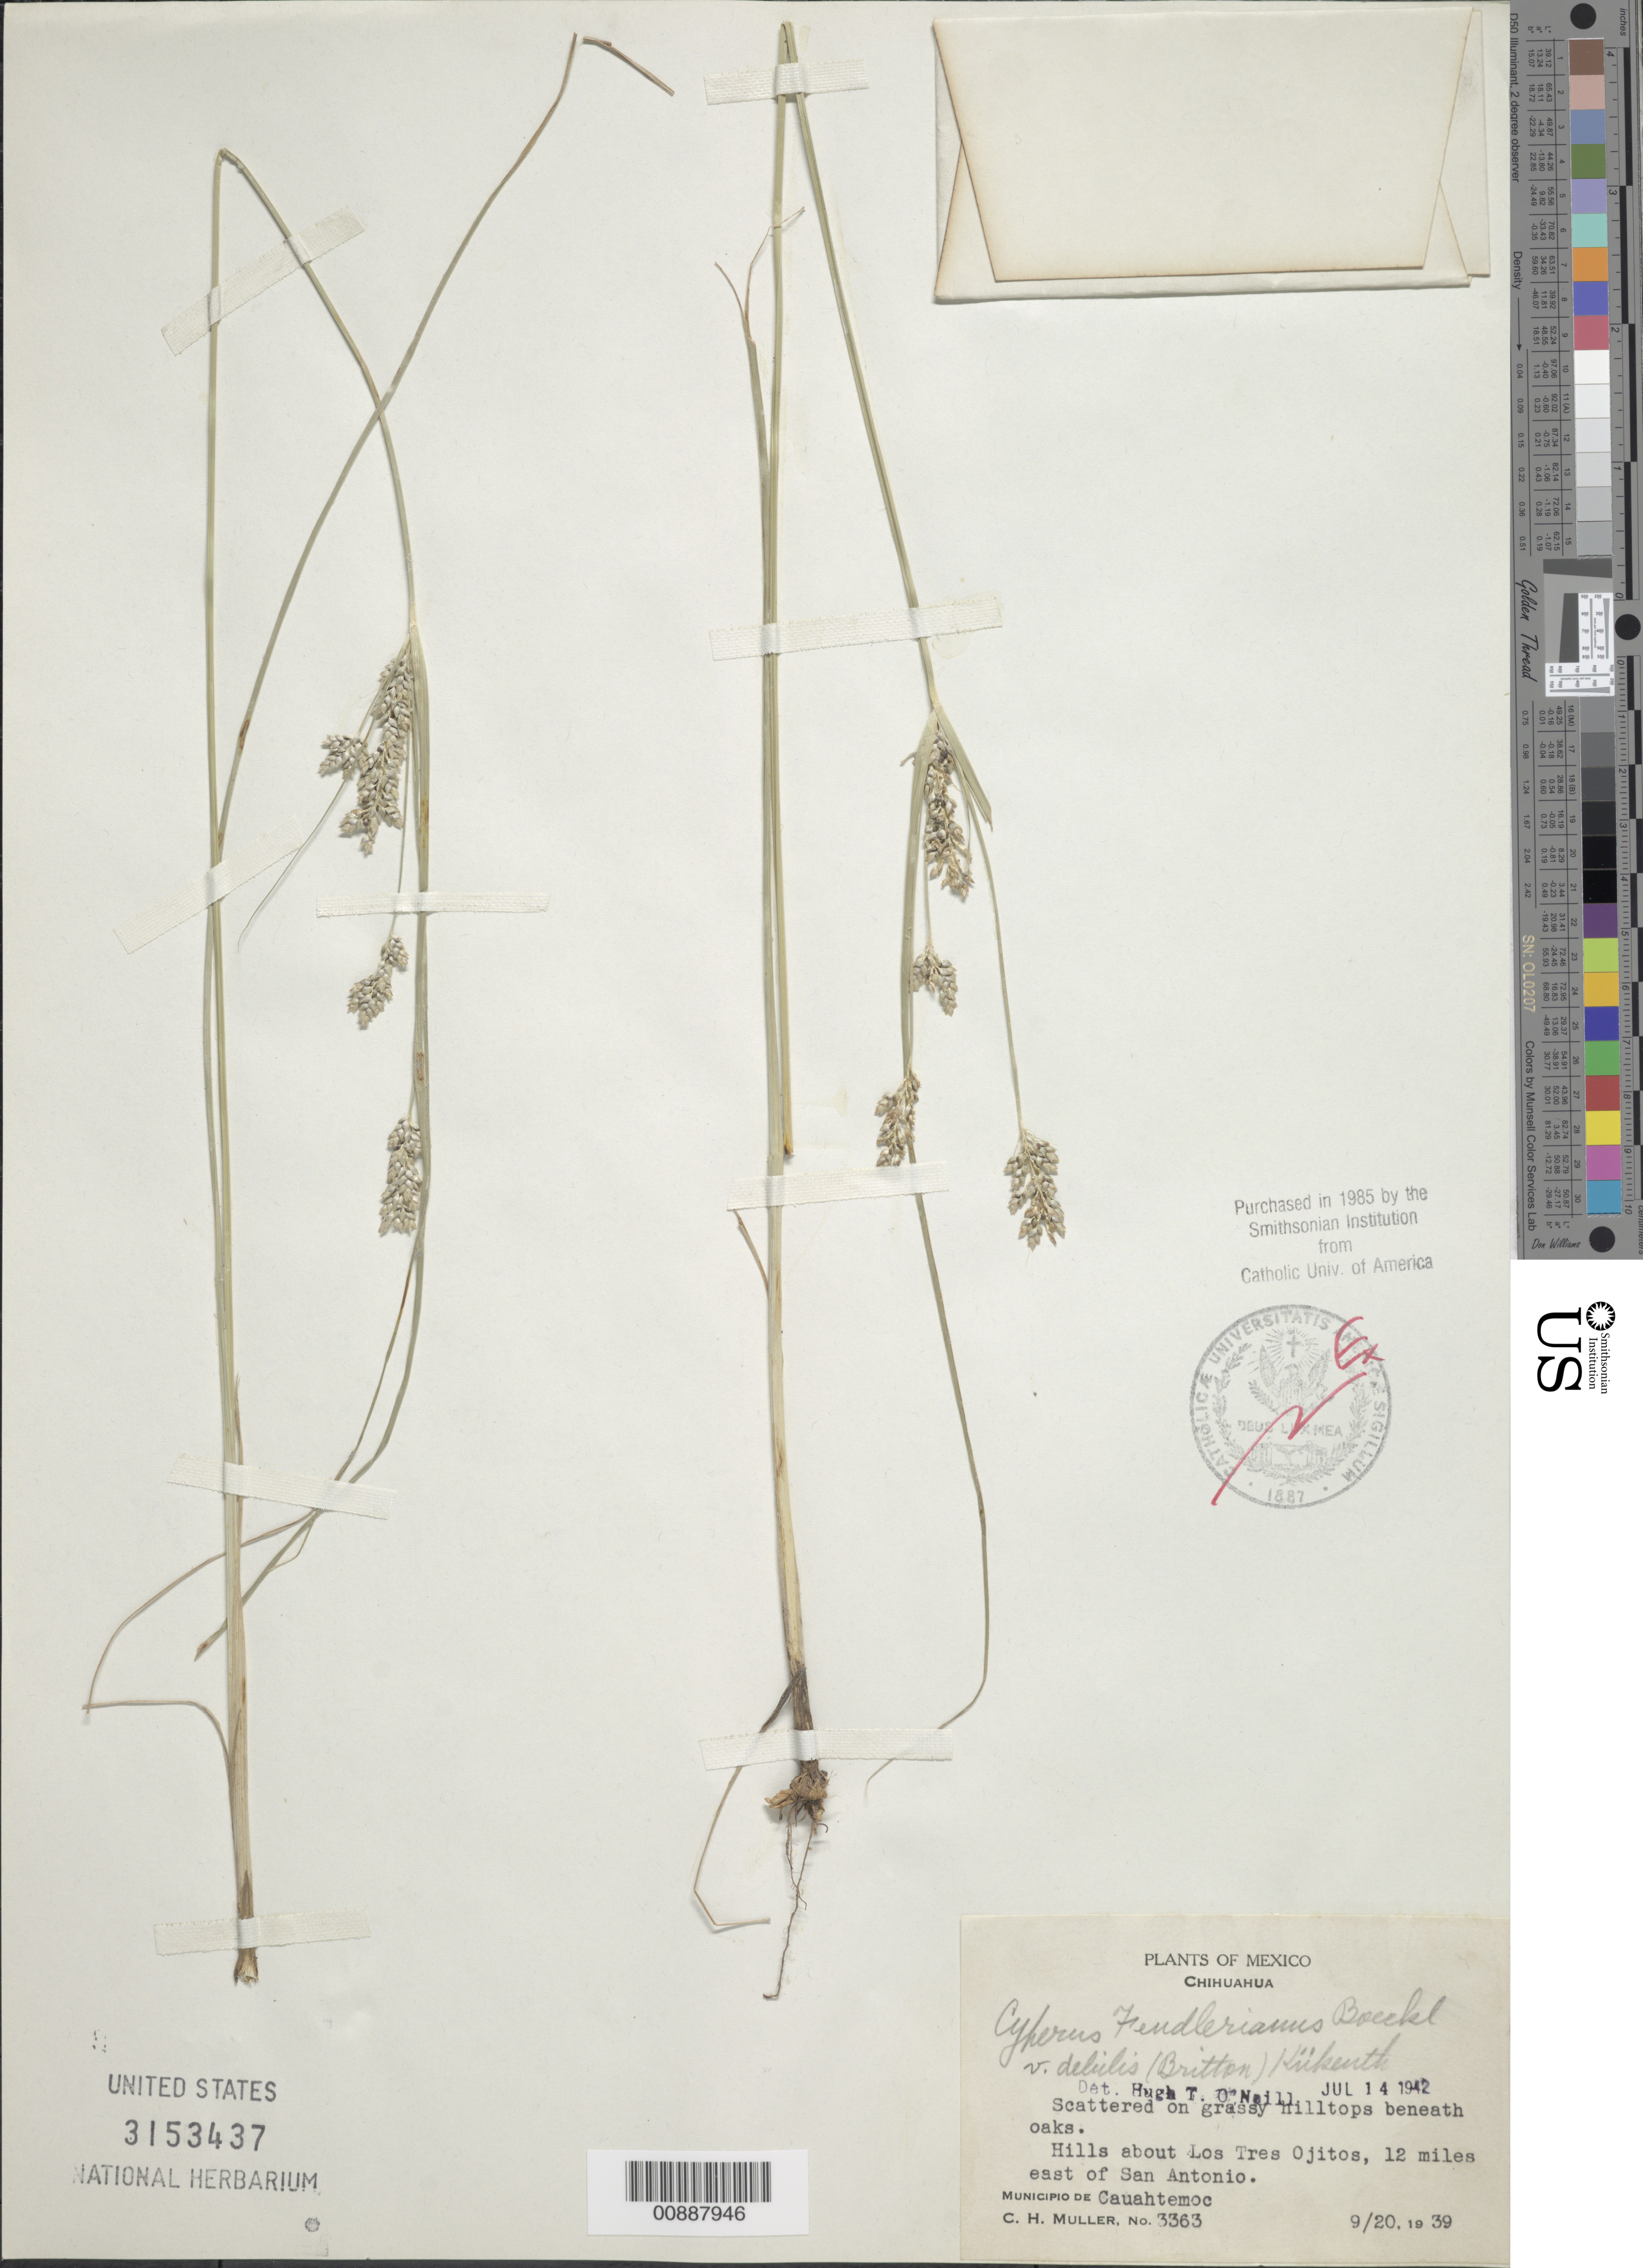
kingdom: Plantae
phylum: Tracheophyta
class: Liliopsida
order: Poales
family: Cyperaceae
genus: Cyperus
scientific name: Cyperus fendlerianus var. debilis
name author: (Britton) Kük.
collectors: C. H. Muller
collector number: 3363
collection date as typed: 20 Sep 1939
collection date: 1939-09-20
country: Mexico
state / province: Chihuahua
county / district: Cuauhtémoc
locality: Hills about Los Tres Ojitos, 12 miles east of San Antonio. Municipio de Cuauhtémoc, Chihuahua.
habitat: Scattered on grassy hilltops beneath oaks.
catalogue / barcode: US 3153437